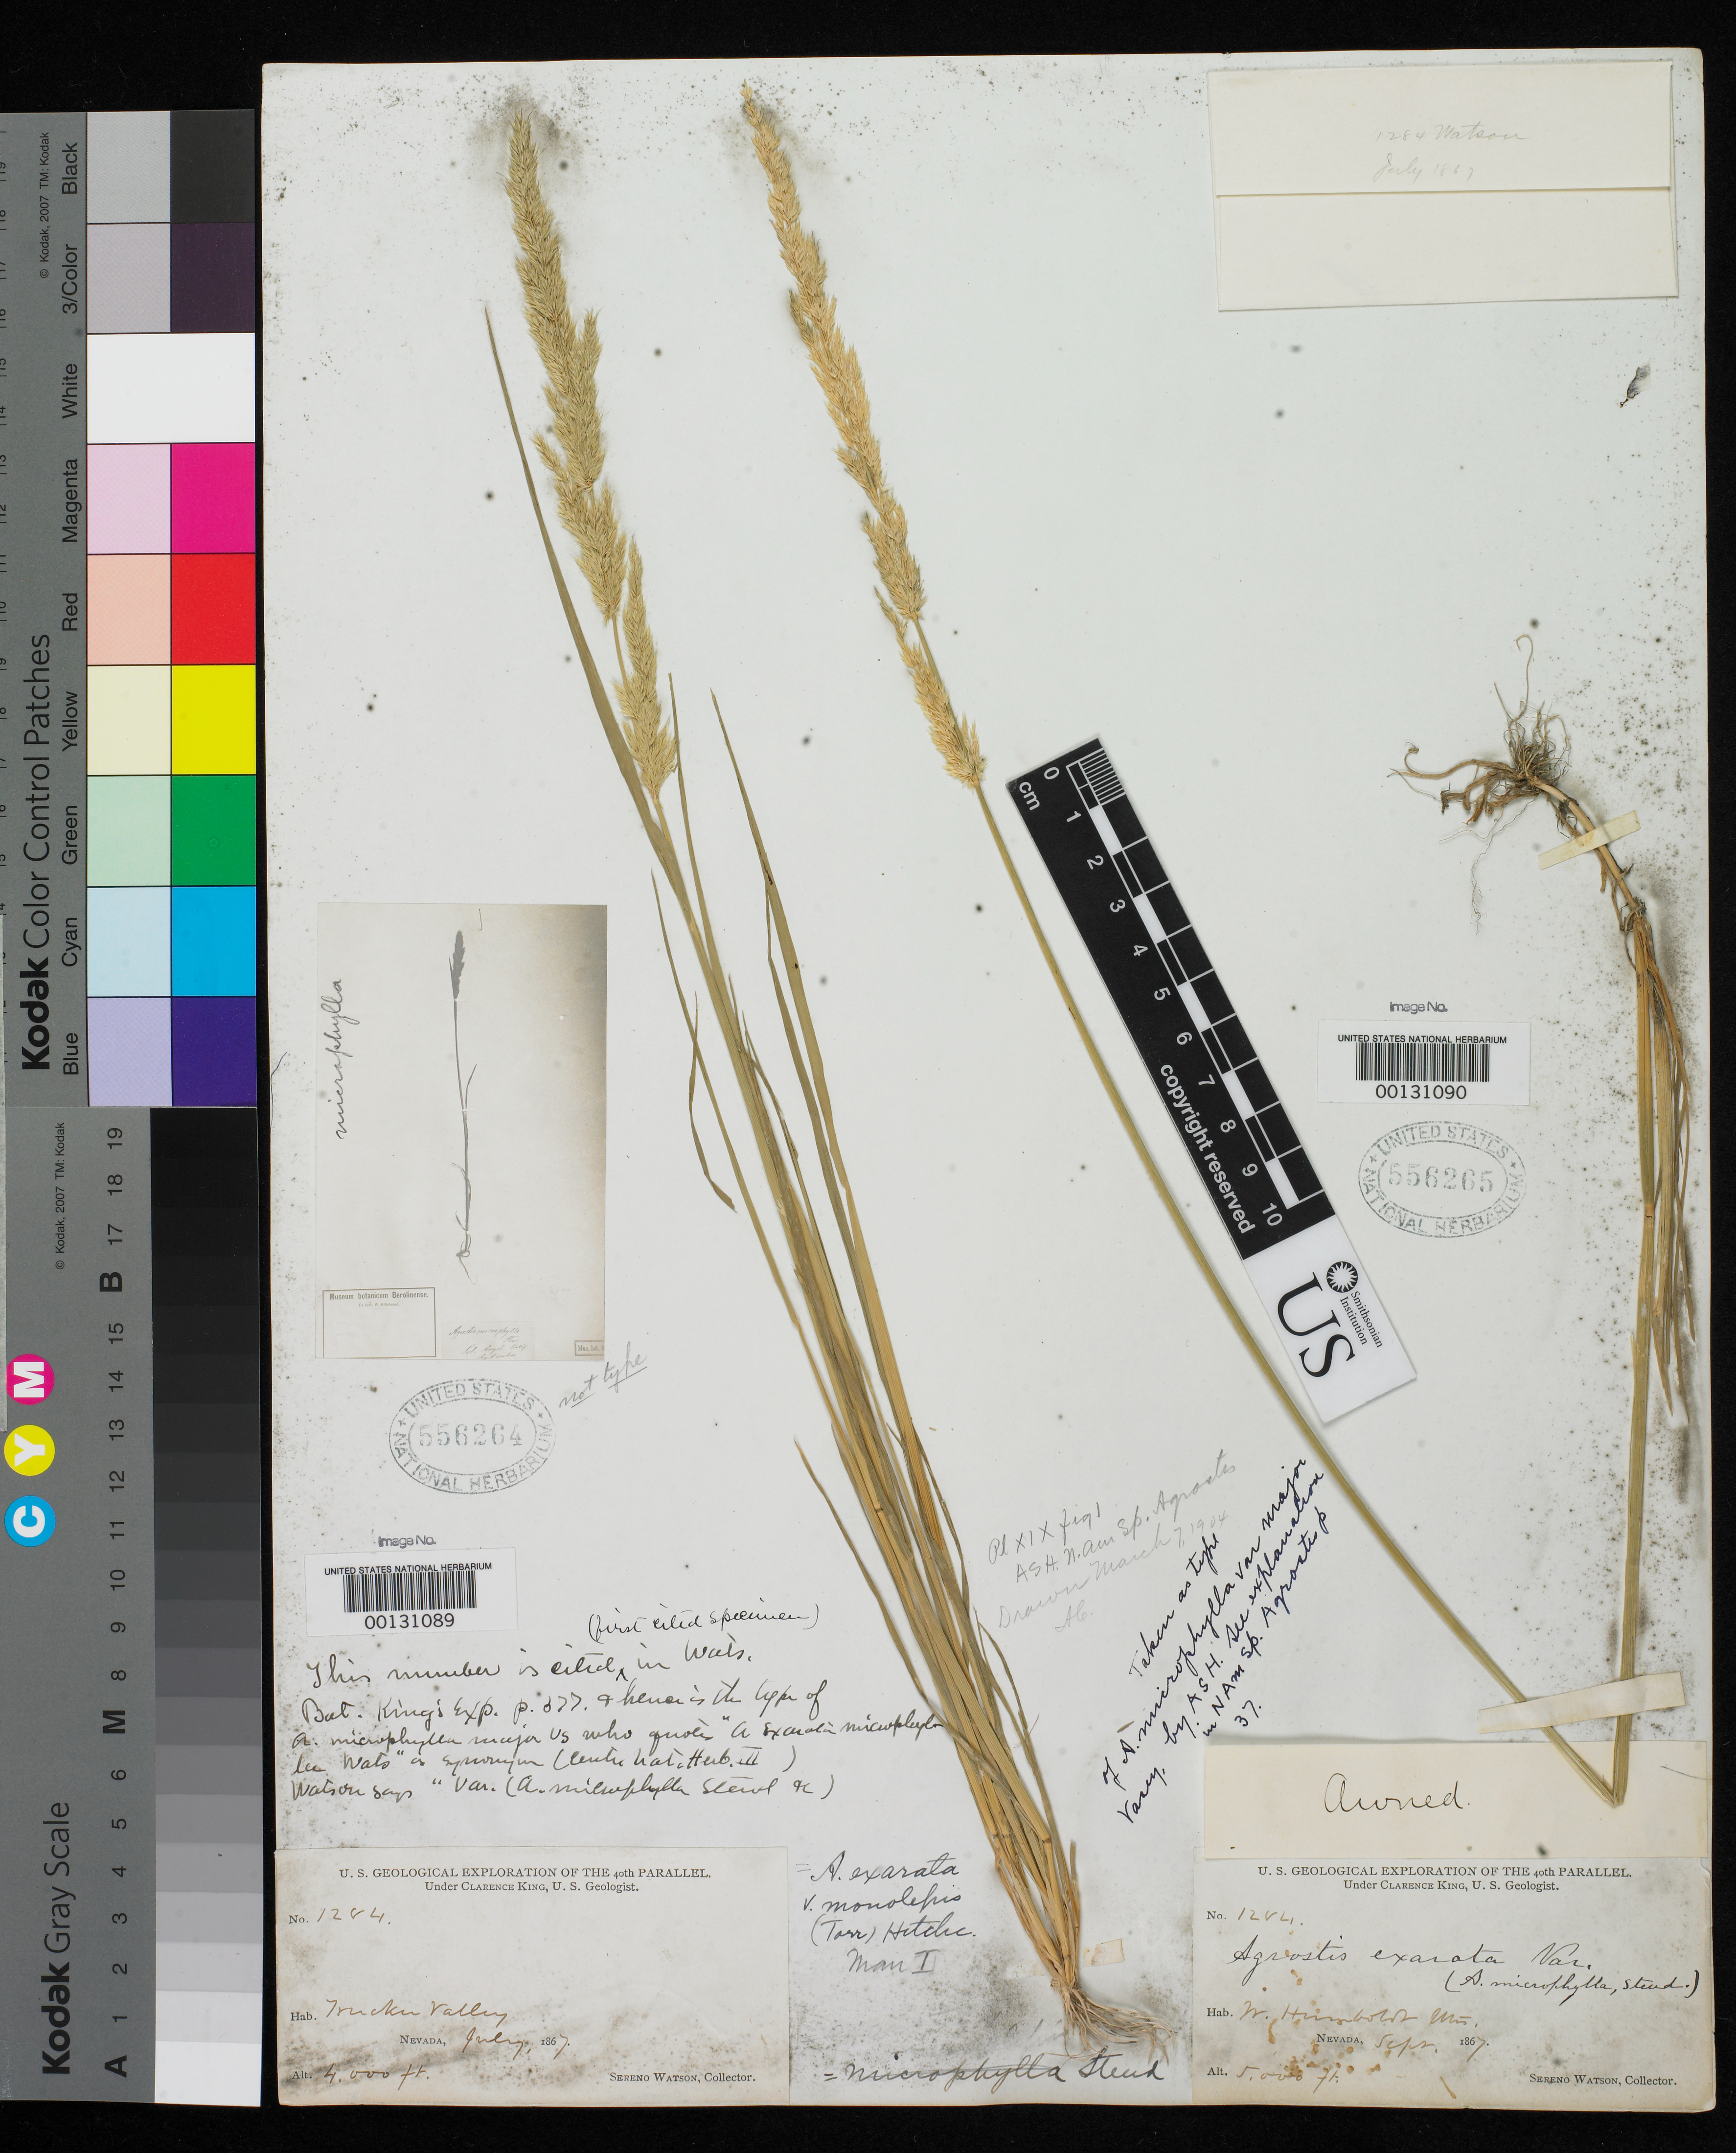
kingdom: Plantae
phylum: Tracheophyta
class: Liliopsida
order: Poales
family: Poaceae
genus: Agrostis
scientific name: Agrostis microphylla var. major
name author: Vasey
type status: Holotype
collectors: S. Watson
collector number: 1284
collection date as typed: Sep 1867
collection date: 1867-09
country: United States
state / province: Nevada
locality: W. Humboldt Mts.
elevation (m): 1524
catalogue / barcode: US 556265